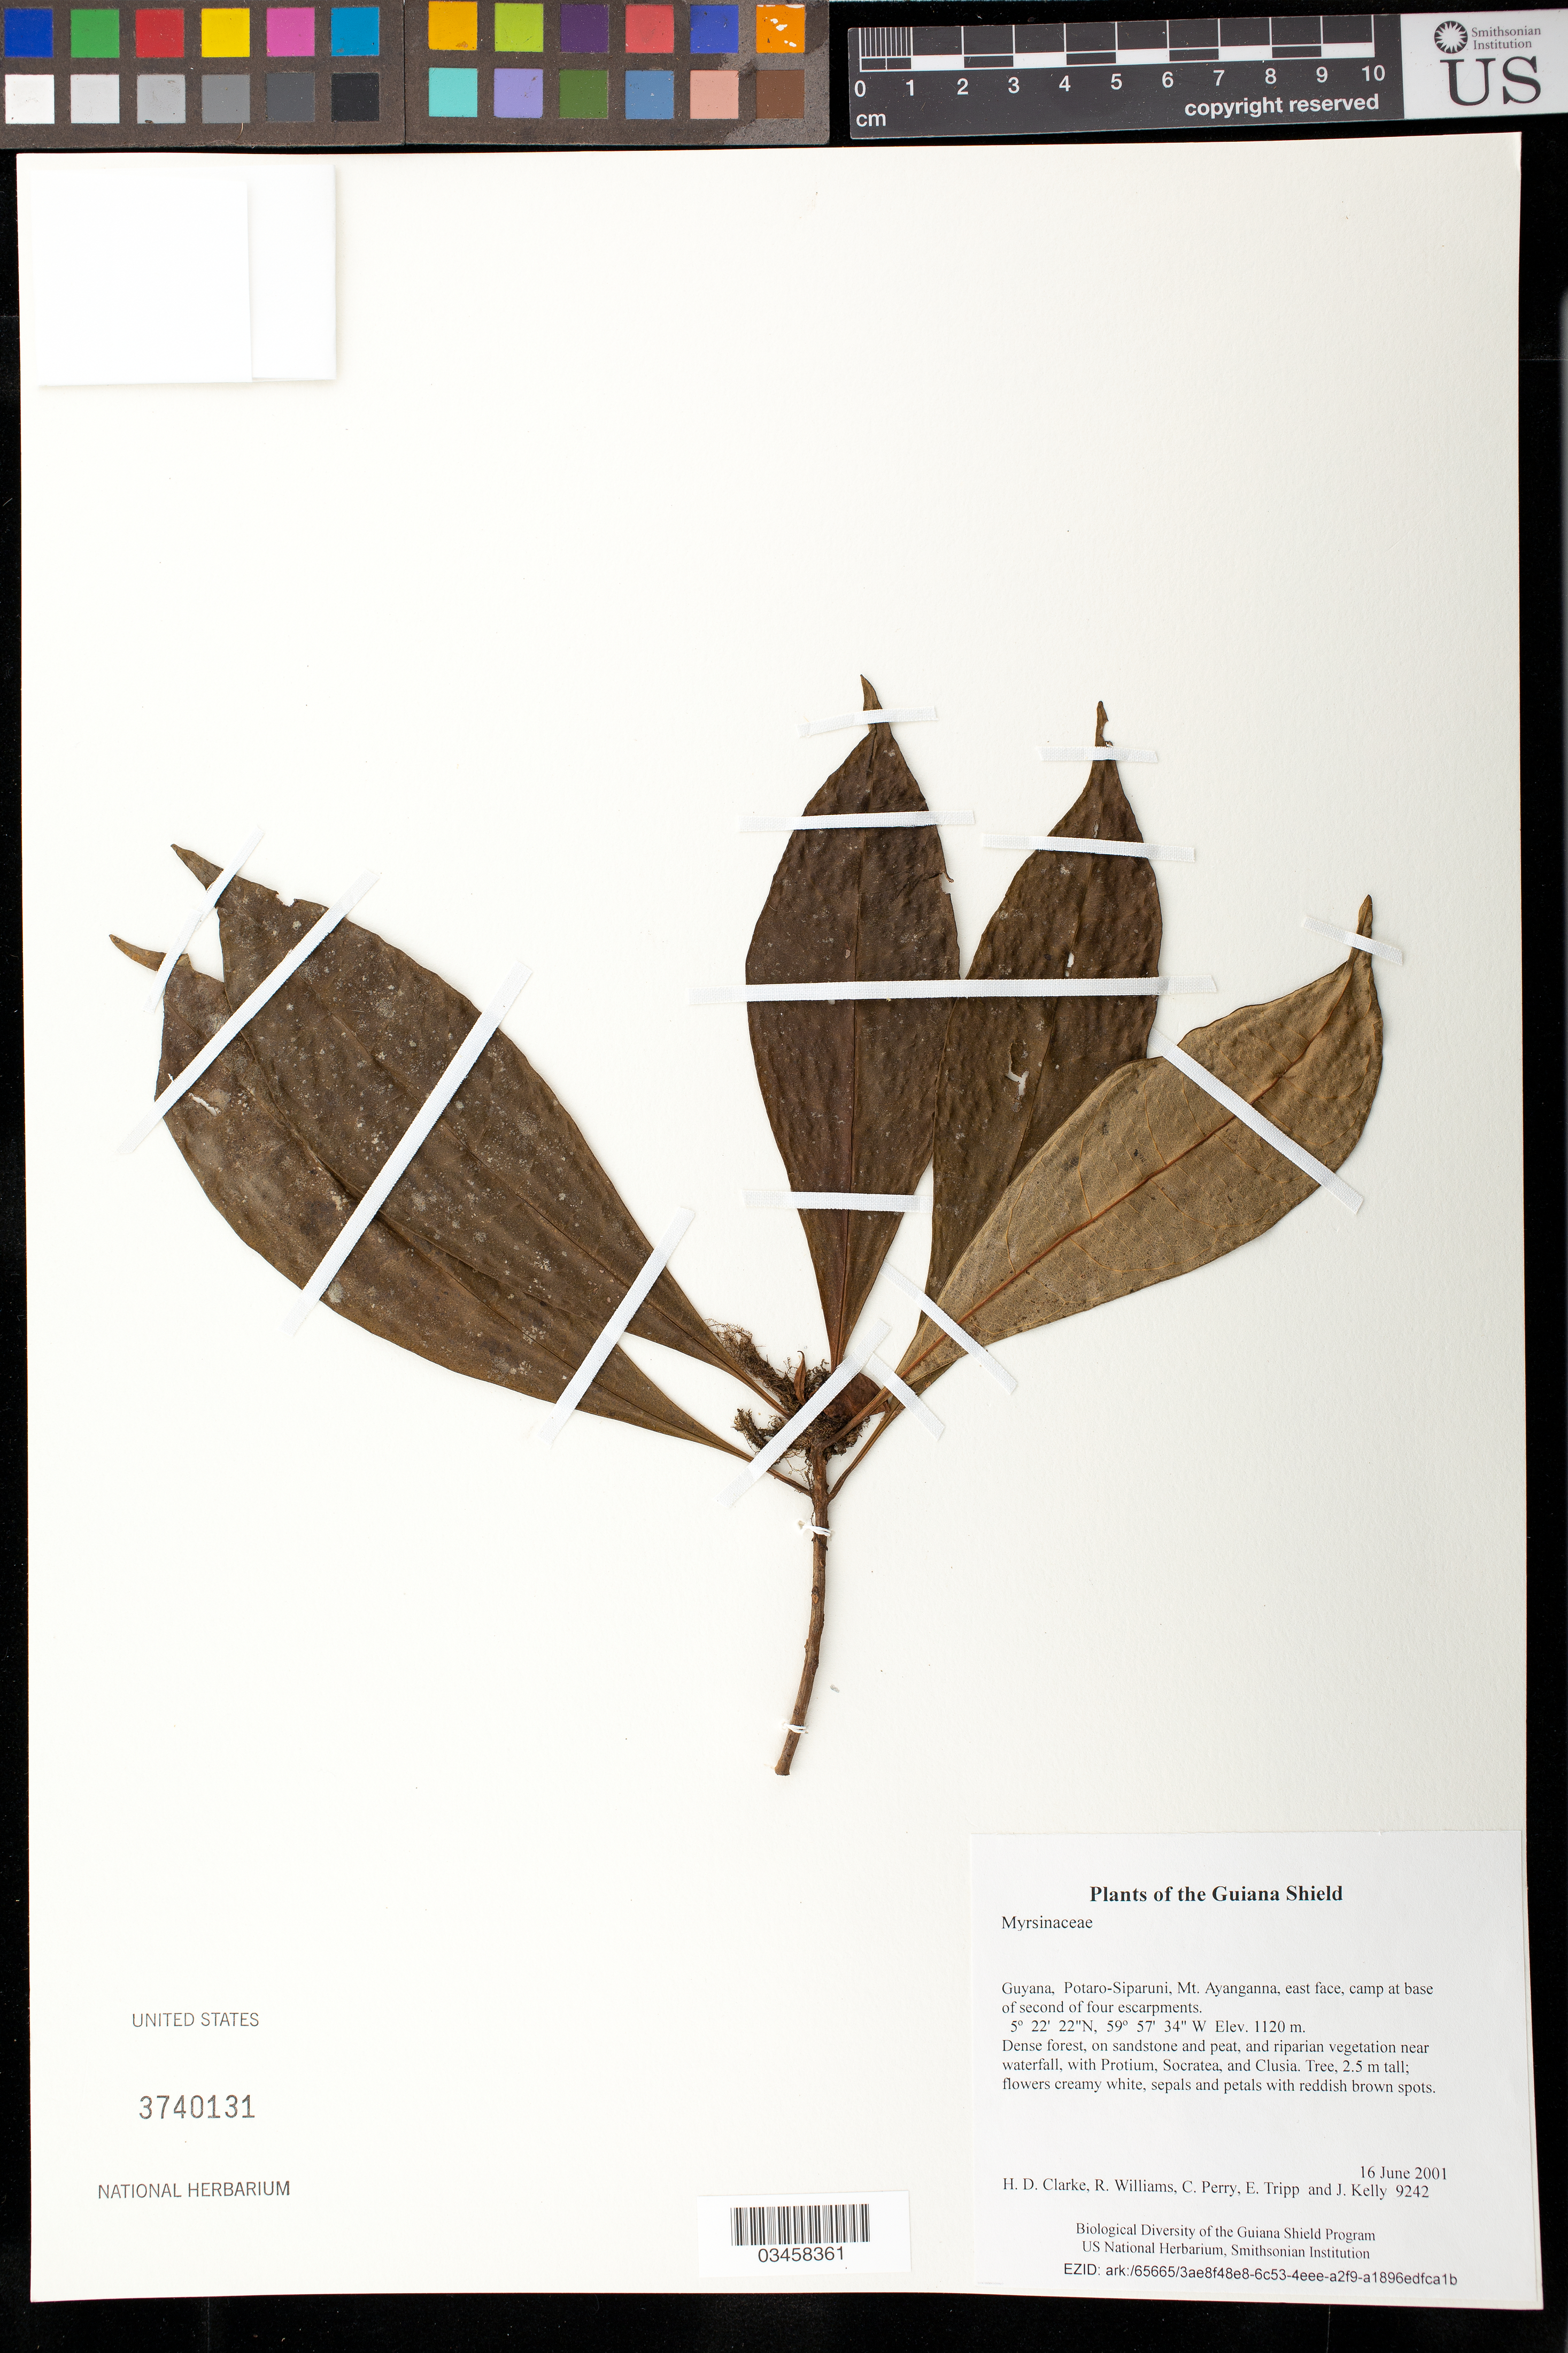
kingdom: Plantae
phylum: Tracheophyta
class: Magnoliopsida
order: Ericales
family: Primulaceae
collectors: H. D. Clarke, R. Williams, C. Perry, E. Tripp & J. Kelly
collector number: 9242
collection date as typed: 16 June 2001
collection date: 2001-06-16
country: Guyana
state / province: Potaro-Siparuni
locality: Mt. Ayanganna, east face, camp at base of second of four escarpments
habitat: Dense forest, on sandstone and peat, and riparian vegetation near waterfall, with Protium, Socratea, and Clusia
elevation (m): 1120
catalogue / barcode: US 3740131